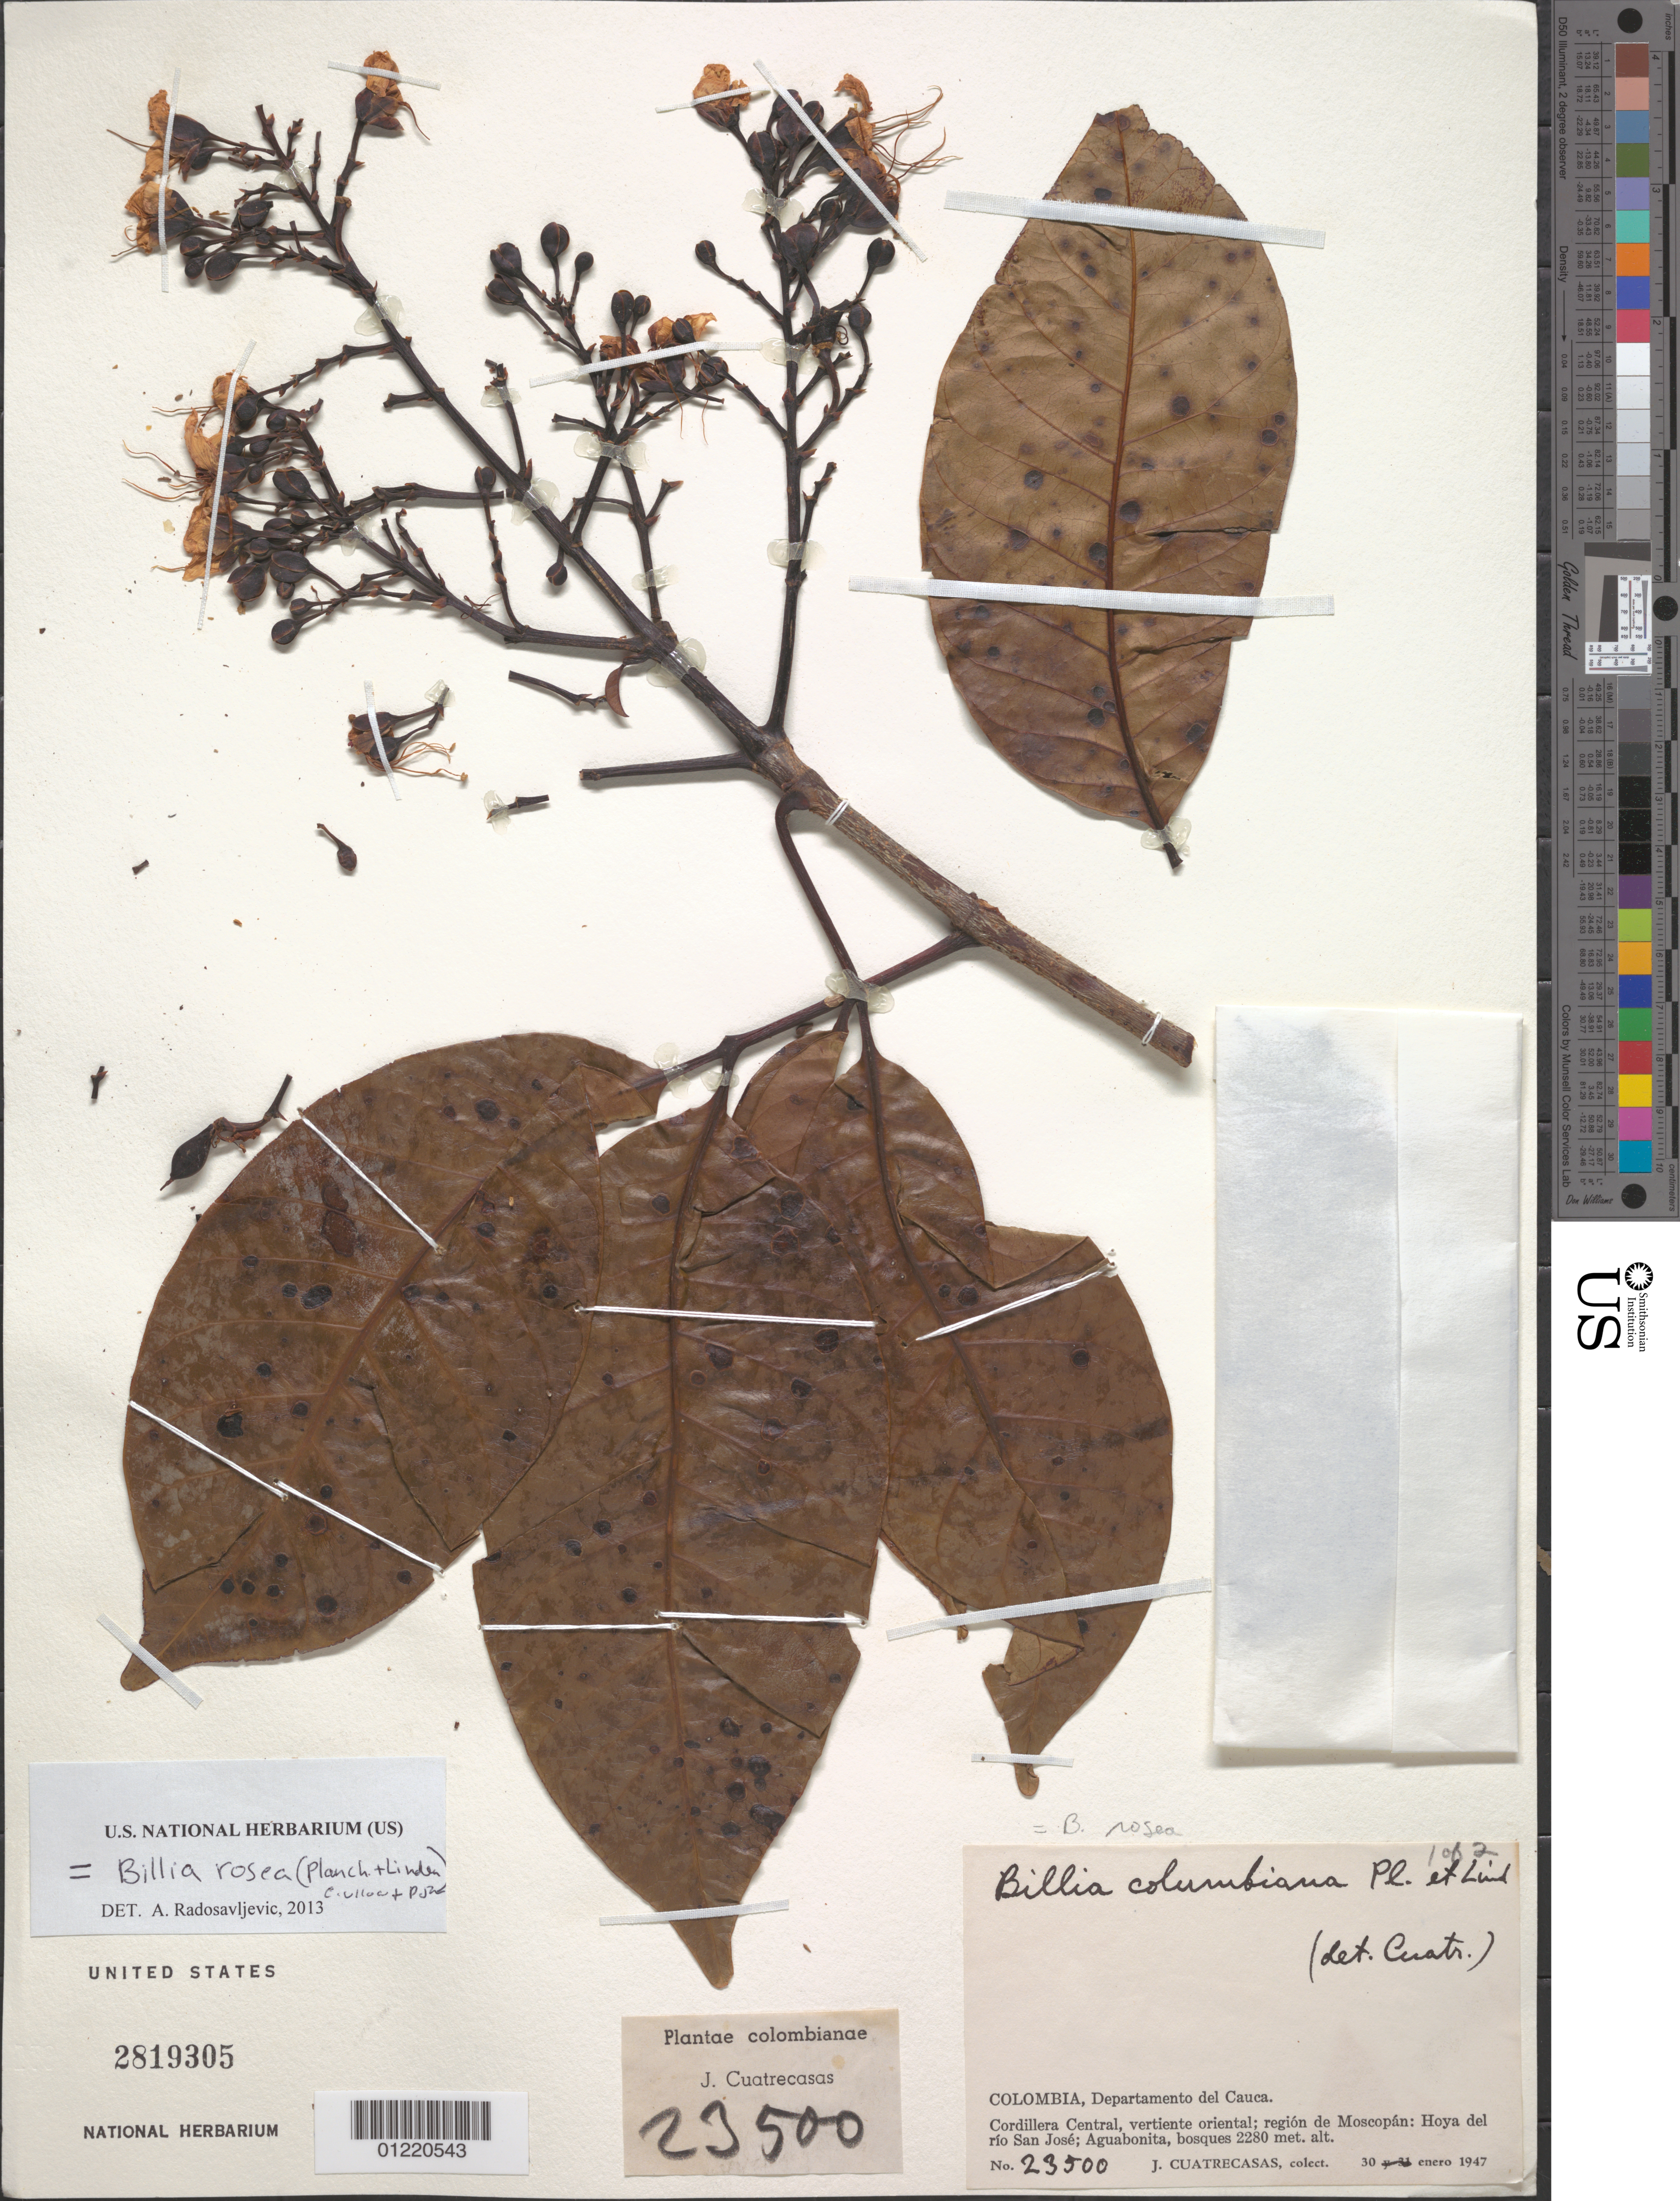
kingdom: Plantae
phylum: Tracheophyta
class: Magnoliopsida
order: Sapindales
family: Sapindaceae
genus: Billia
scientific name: Billia rosea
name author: (Planch. & Linden) C. Ulloa & P.M. Jørg.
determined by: Radosavljevic, Aleksandar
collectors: J. Cuatrecasas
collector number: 23500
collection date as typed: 30 Jan 1947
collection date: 1947-01-30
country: Colombia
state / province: Cauca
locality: Cordillera Central, vertiente oriental; región de Moscopán: Hoya del río San José; Aguabonita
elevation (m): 2280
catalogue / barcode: US 2819305